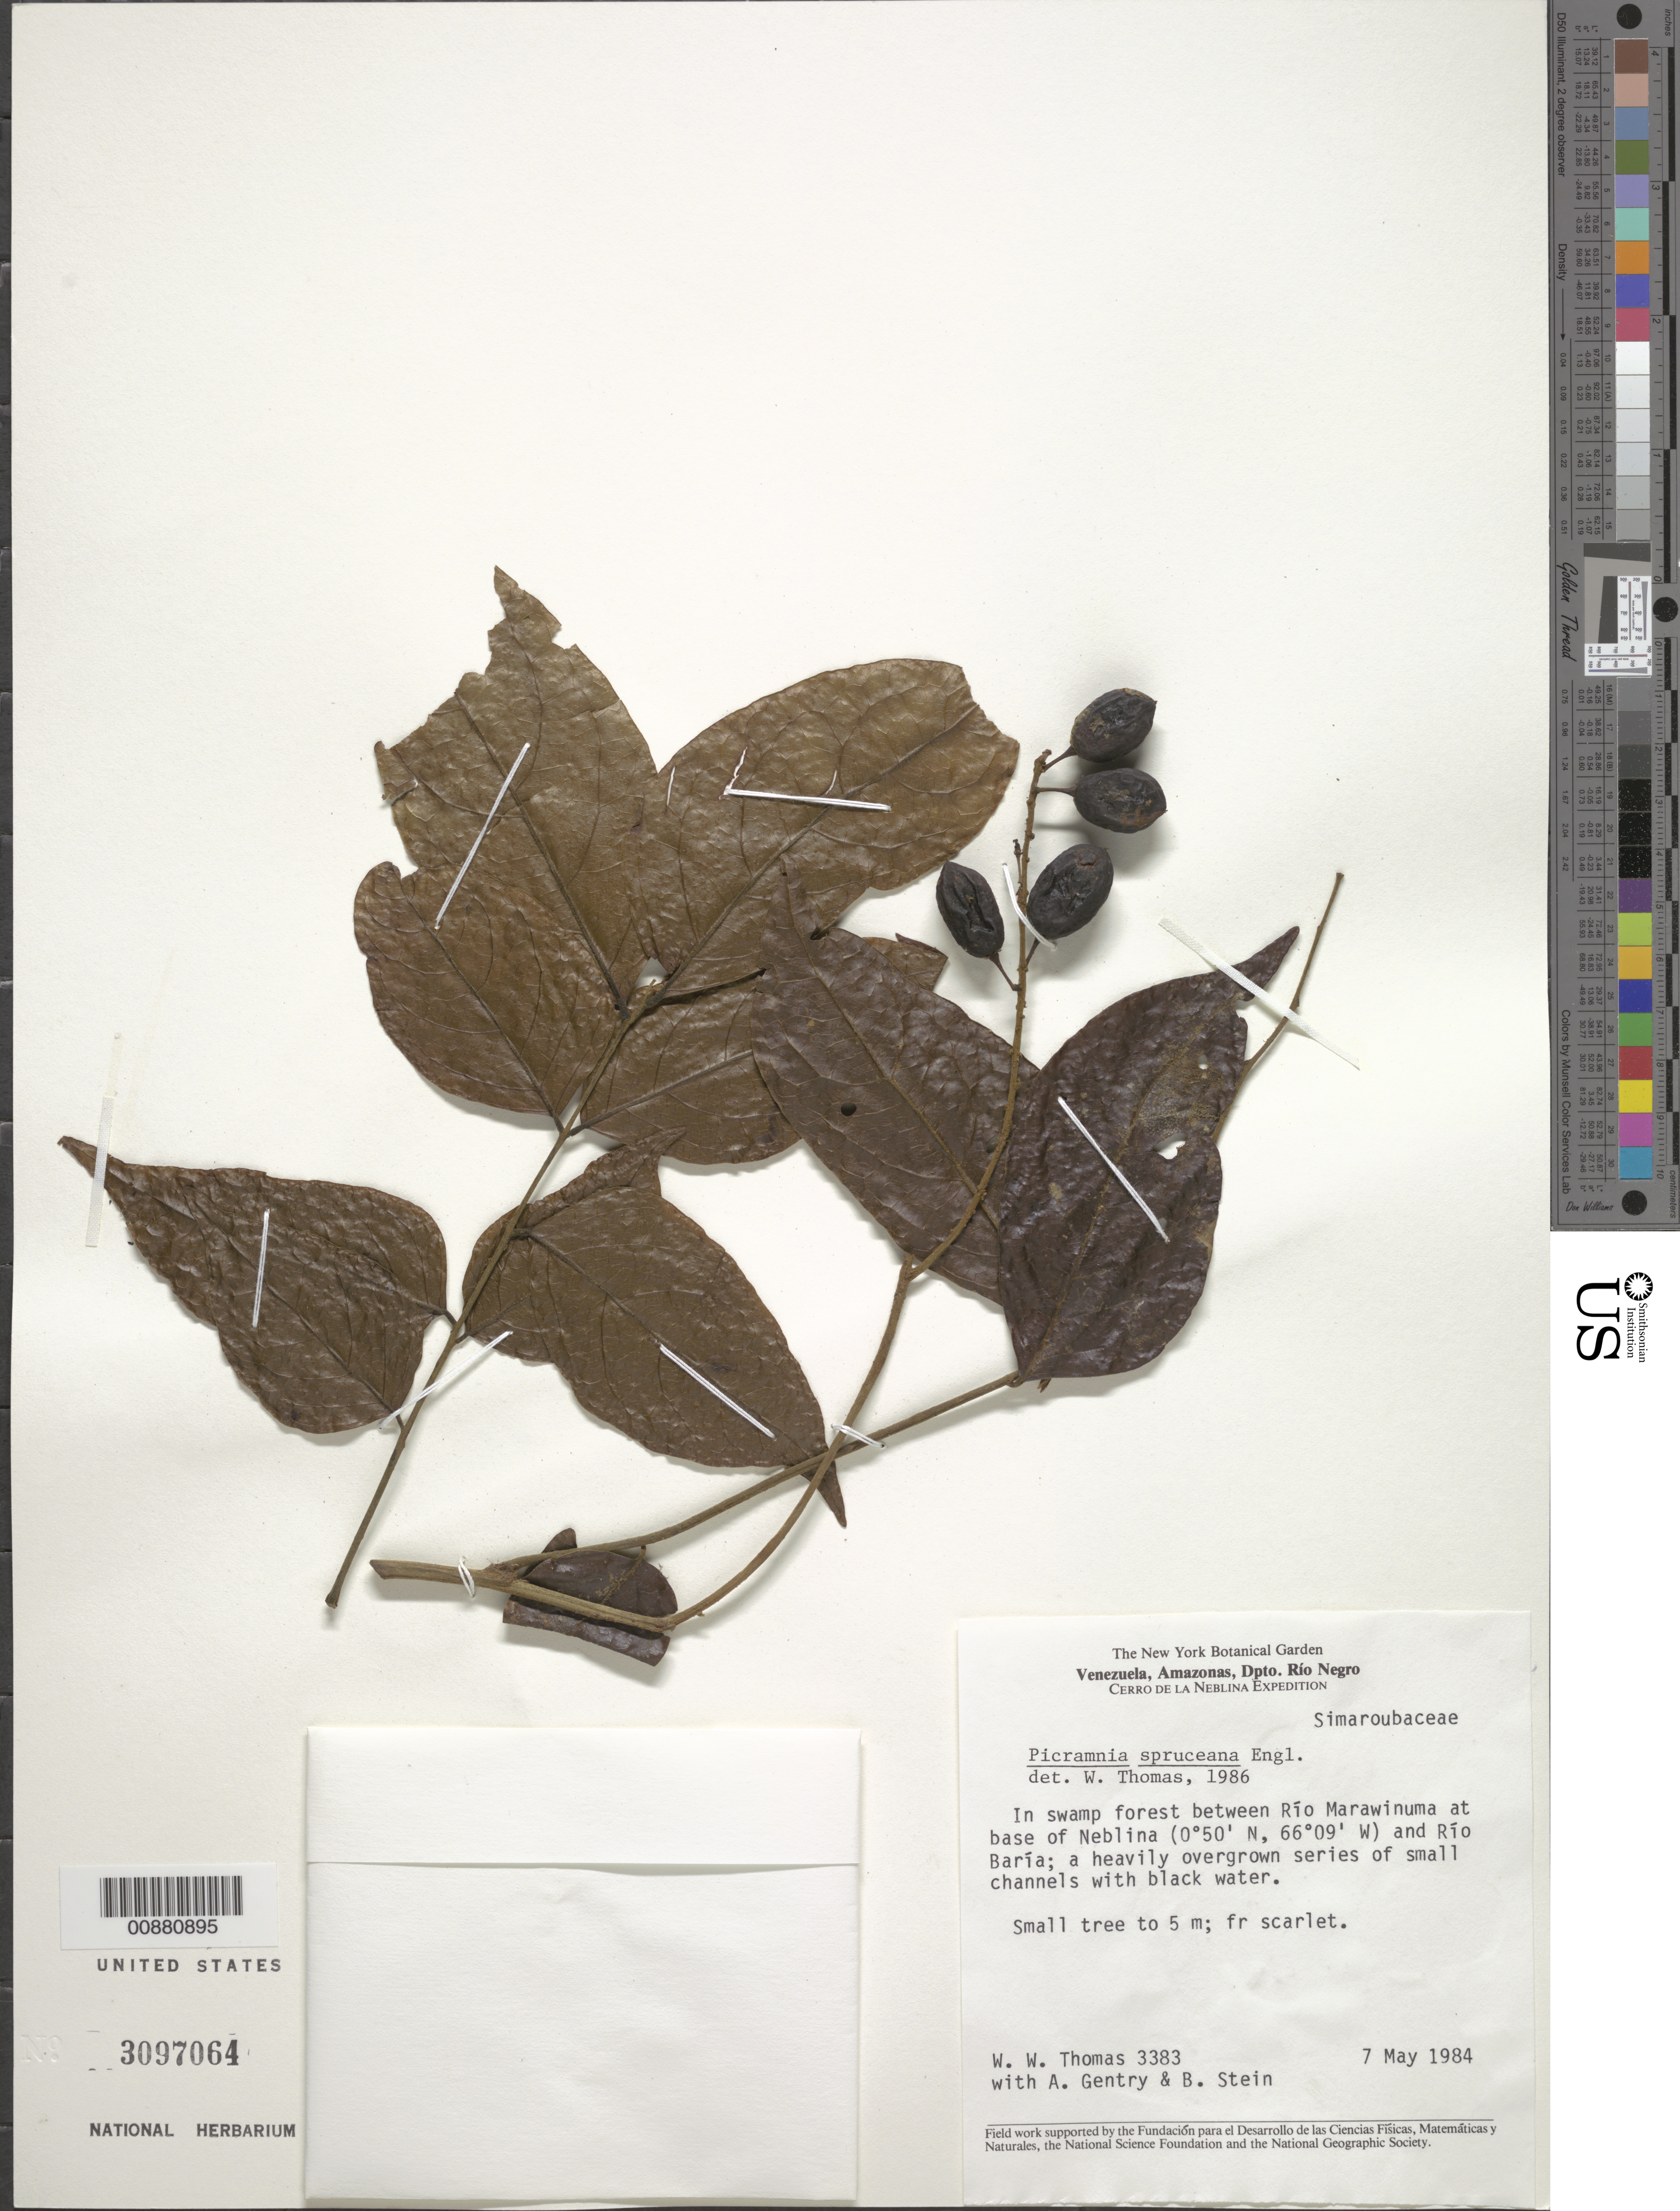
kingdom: Plantae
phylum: Tracheophyta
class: Magnoliopsida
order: Picramniales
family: Picramniaceae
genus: Picramnia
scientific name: Picramnia spruceana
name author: Engl.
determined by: Thomas, W. W., (NY), New York Botanical Garden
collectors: W. W. Thomas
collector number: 3383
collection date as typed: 7-May-84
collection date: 1984-05-07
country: Venezuela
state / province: Amazonas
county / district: Río Negro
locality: Cerro de La Neblina, between Río Marawinuma at base of Neblina and Río Baría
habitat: Heavily overgrown series of small channels with black water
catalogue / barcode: US 3097064